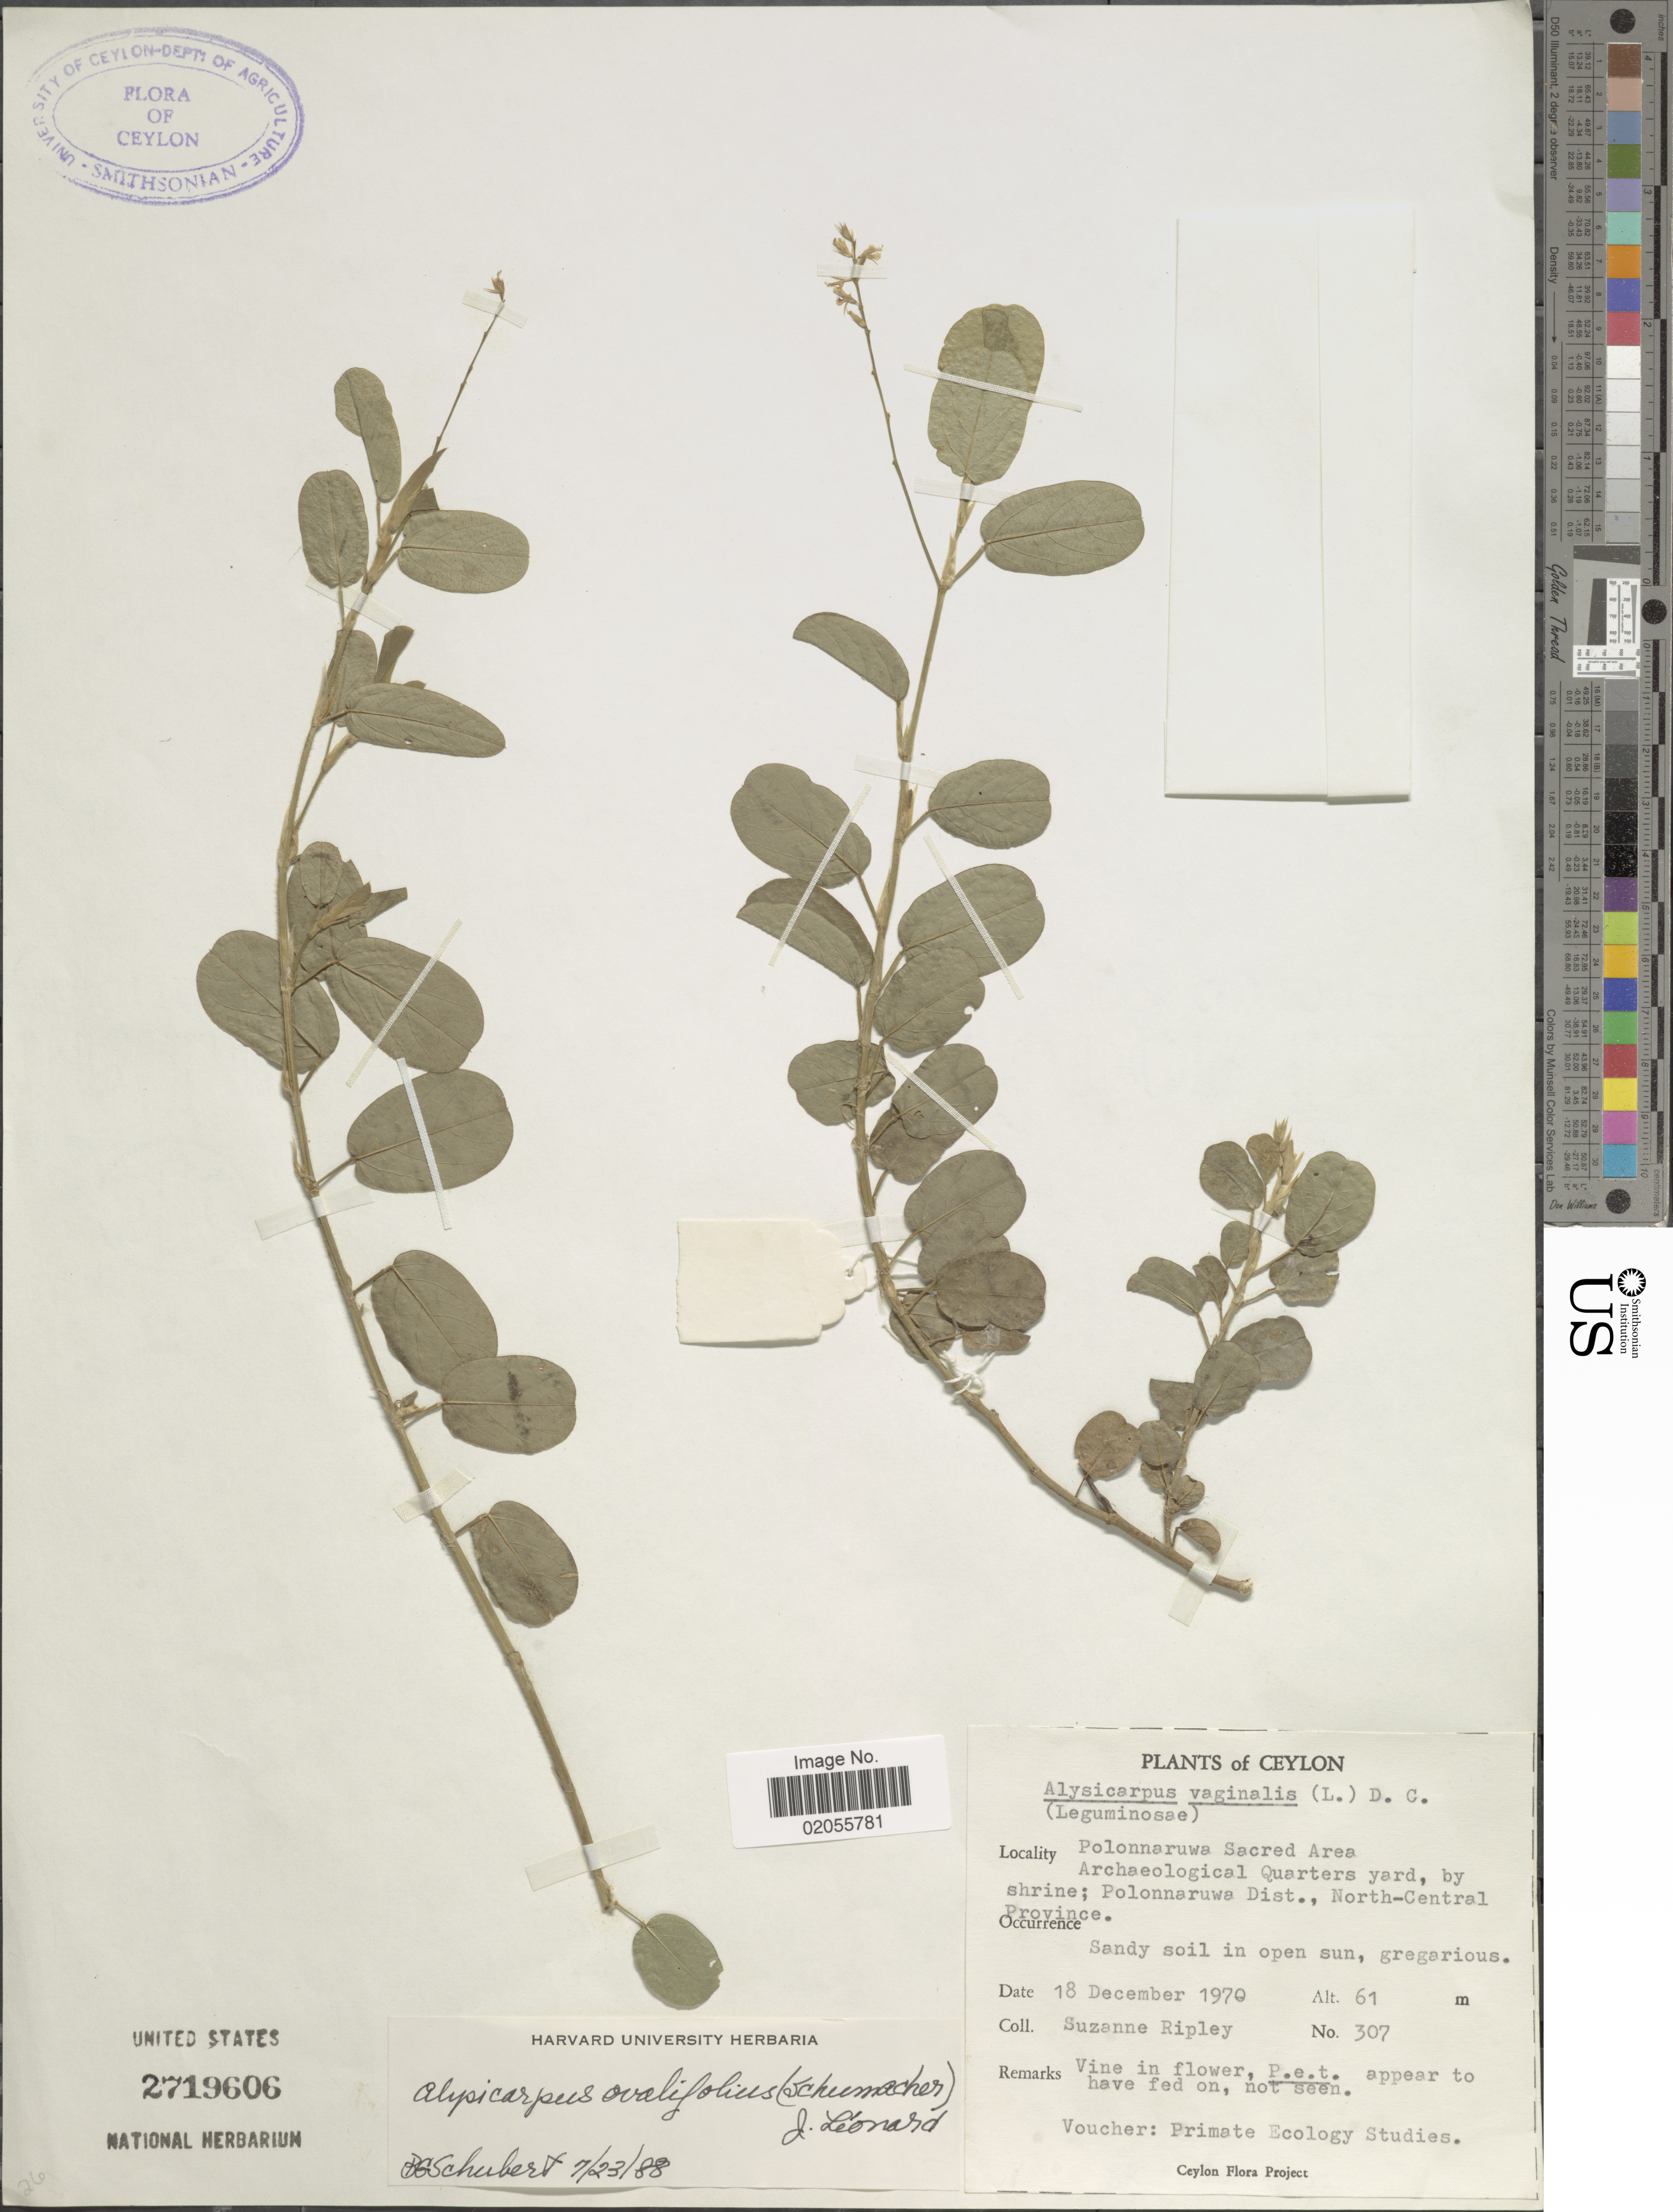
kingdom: Plantae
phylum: Tracheophyta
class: Magnoliopsida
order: Fabales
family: Fabaceae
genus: Alysicarpus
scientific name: Alysicarpus ovalifolius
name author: (Schumach.) J. Léonard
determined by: Schubert, Bernice G.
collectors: S. Ripley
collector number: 307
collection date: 1970-12-18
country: Sri Lanka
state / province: North Central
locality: Ceylon, Polonnaruwa Sacred Area, Archaeological Quarters yard, by shrine; Polonnaruwa Dist.,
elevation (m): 61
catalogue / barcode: US 2719606